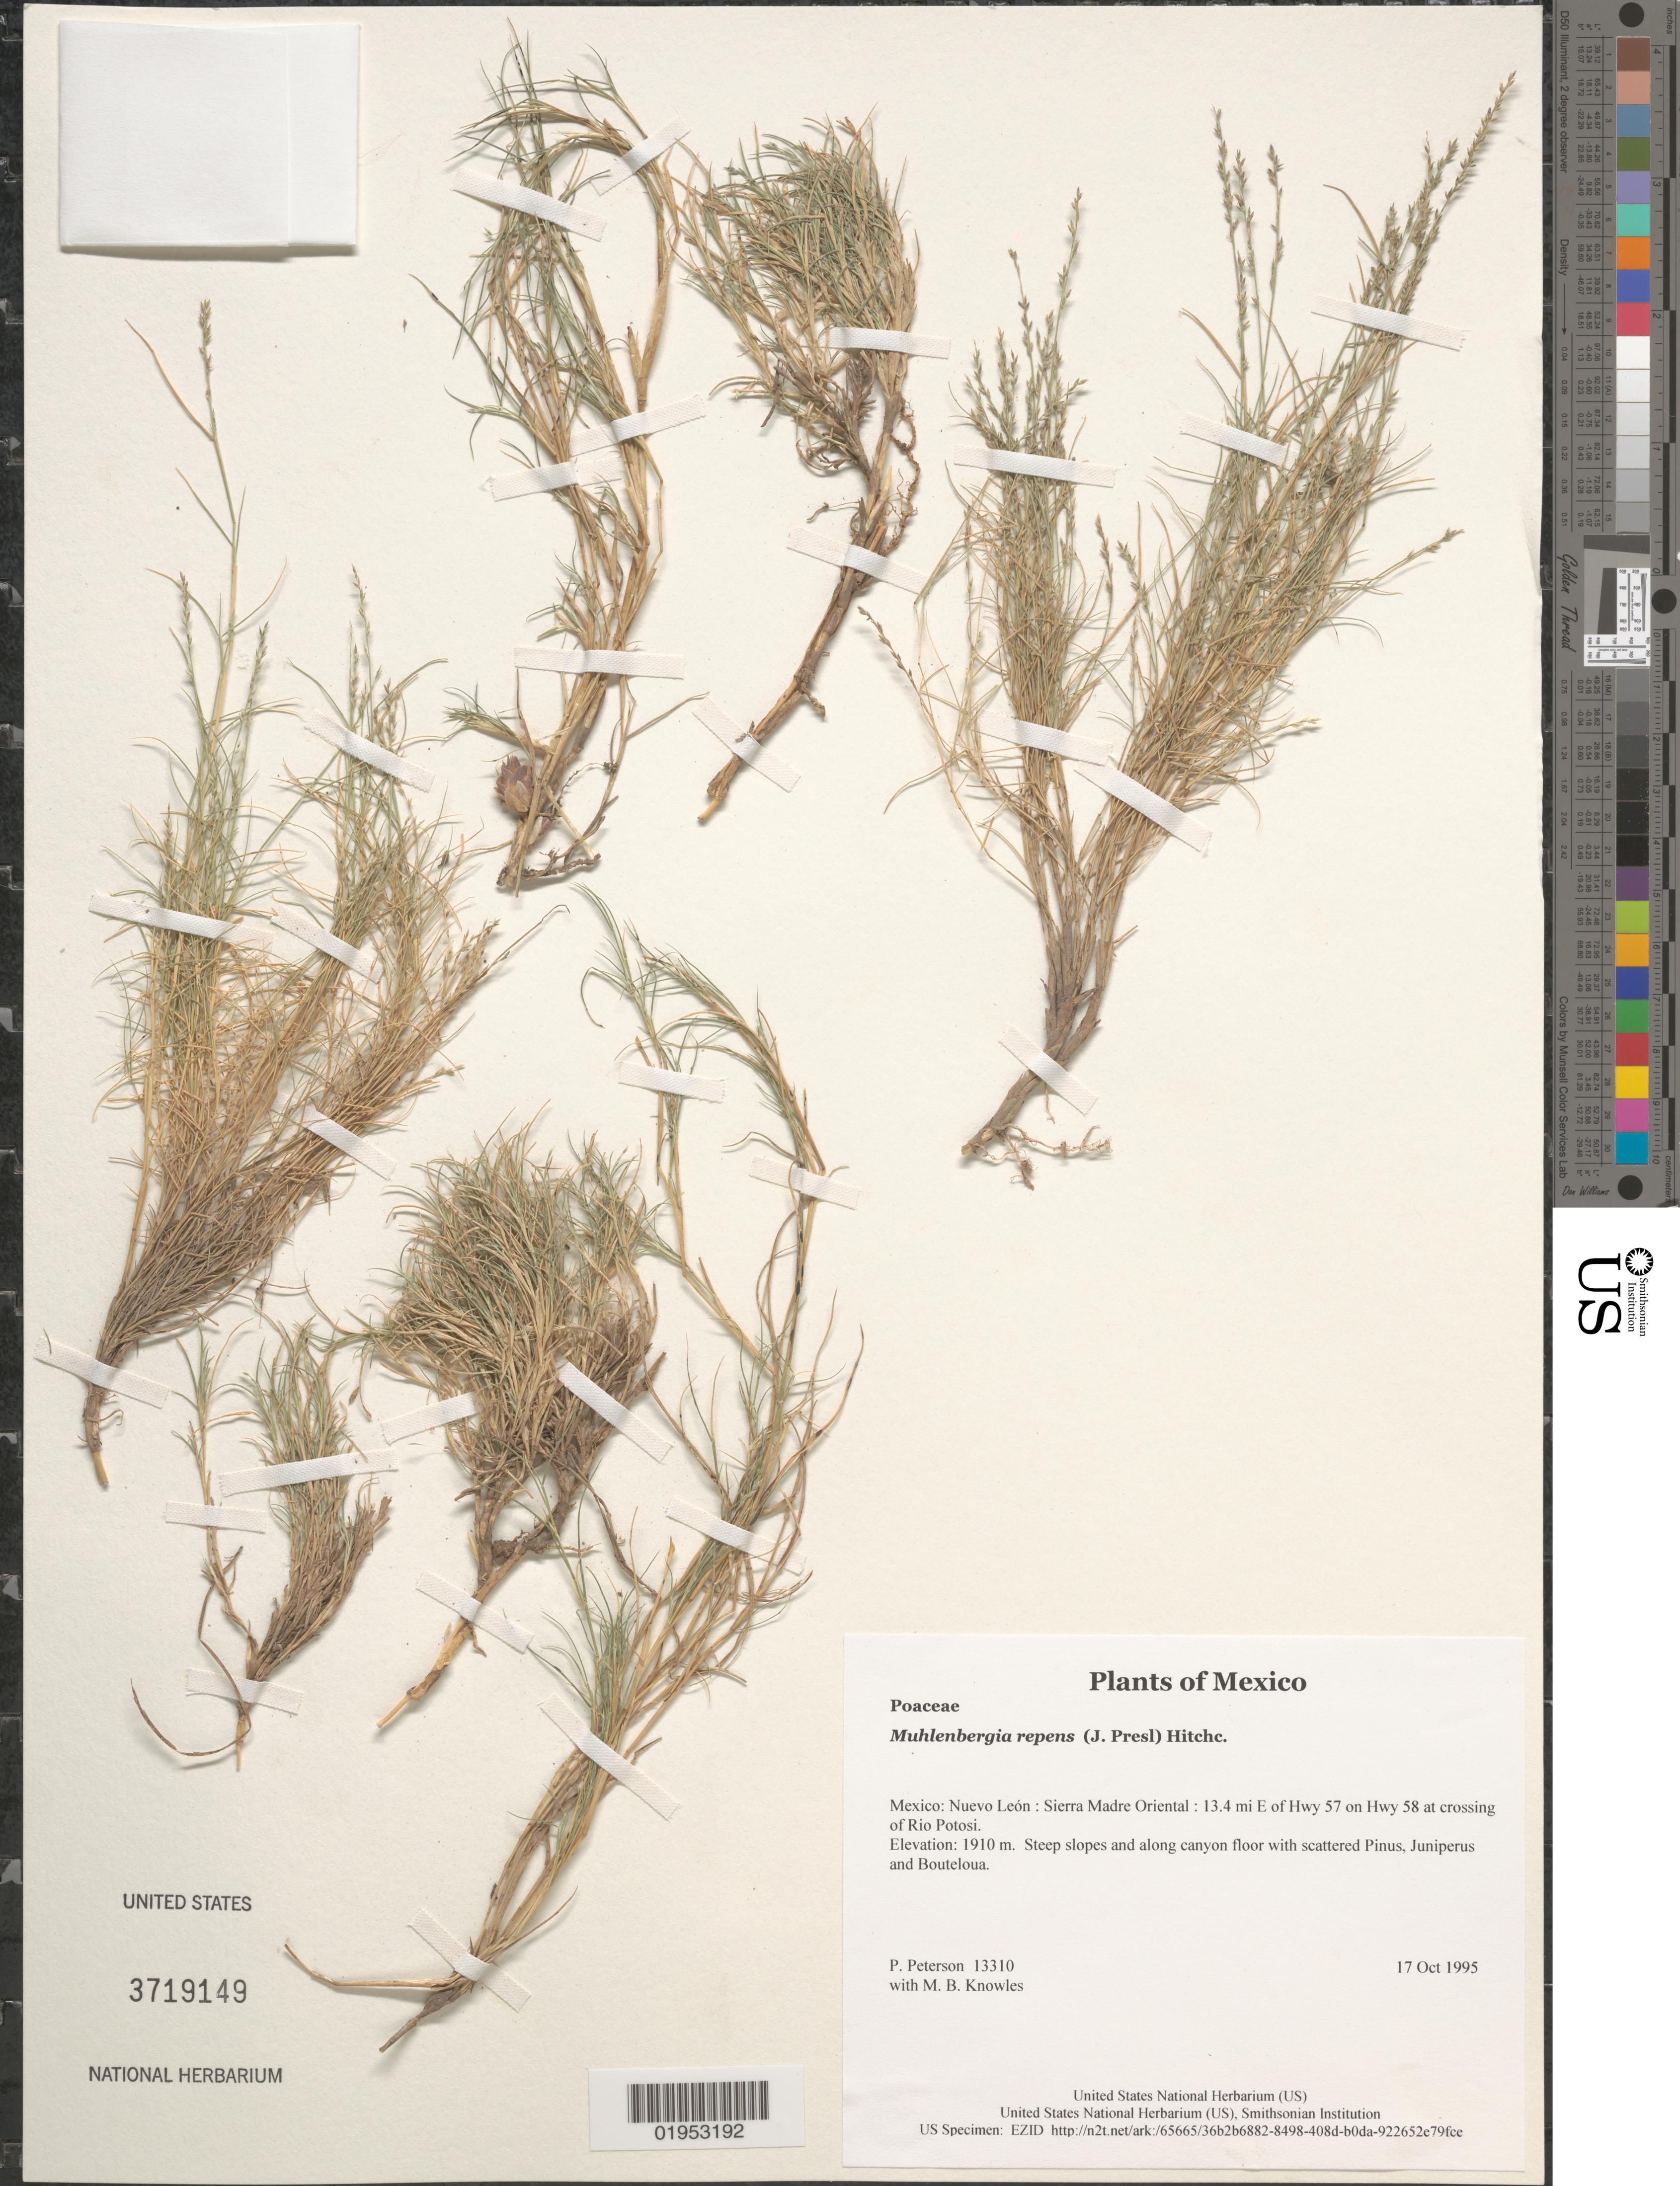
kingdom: Plantae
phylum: Tracheophyta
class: Liliopsida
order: Poales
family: Poaceae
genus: Muhlenbergia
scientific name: Muhlenbergia repens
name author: (J. Presl) Hitchc.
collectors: P. M. Peterson & M. B. Knowles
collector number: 13310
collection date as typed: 17 Oct 1995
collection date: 1995-10-17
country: Mexico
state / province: Nuevo León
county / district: Sierra Madre Oriental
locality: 13.4 mi E of Hwy 57 on Hwy 58 at crossing of Rio Potosi.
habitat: Steep slopes and along canyon floor with scattered Pinus, Juniperus and Bouteloua.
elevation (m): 1910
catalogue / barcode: US 3719149